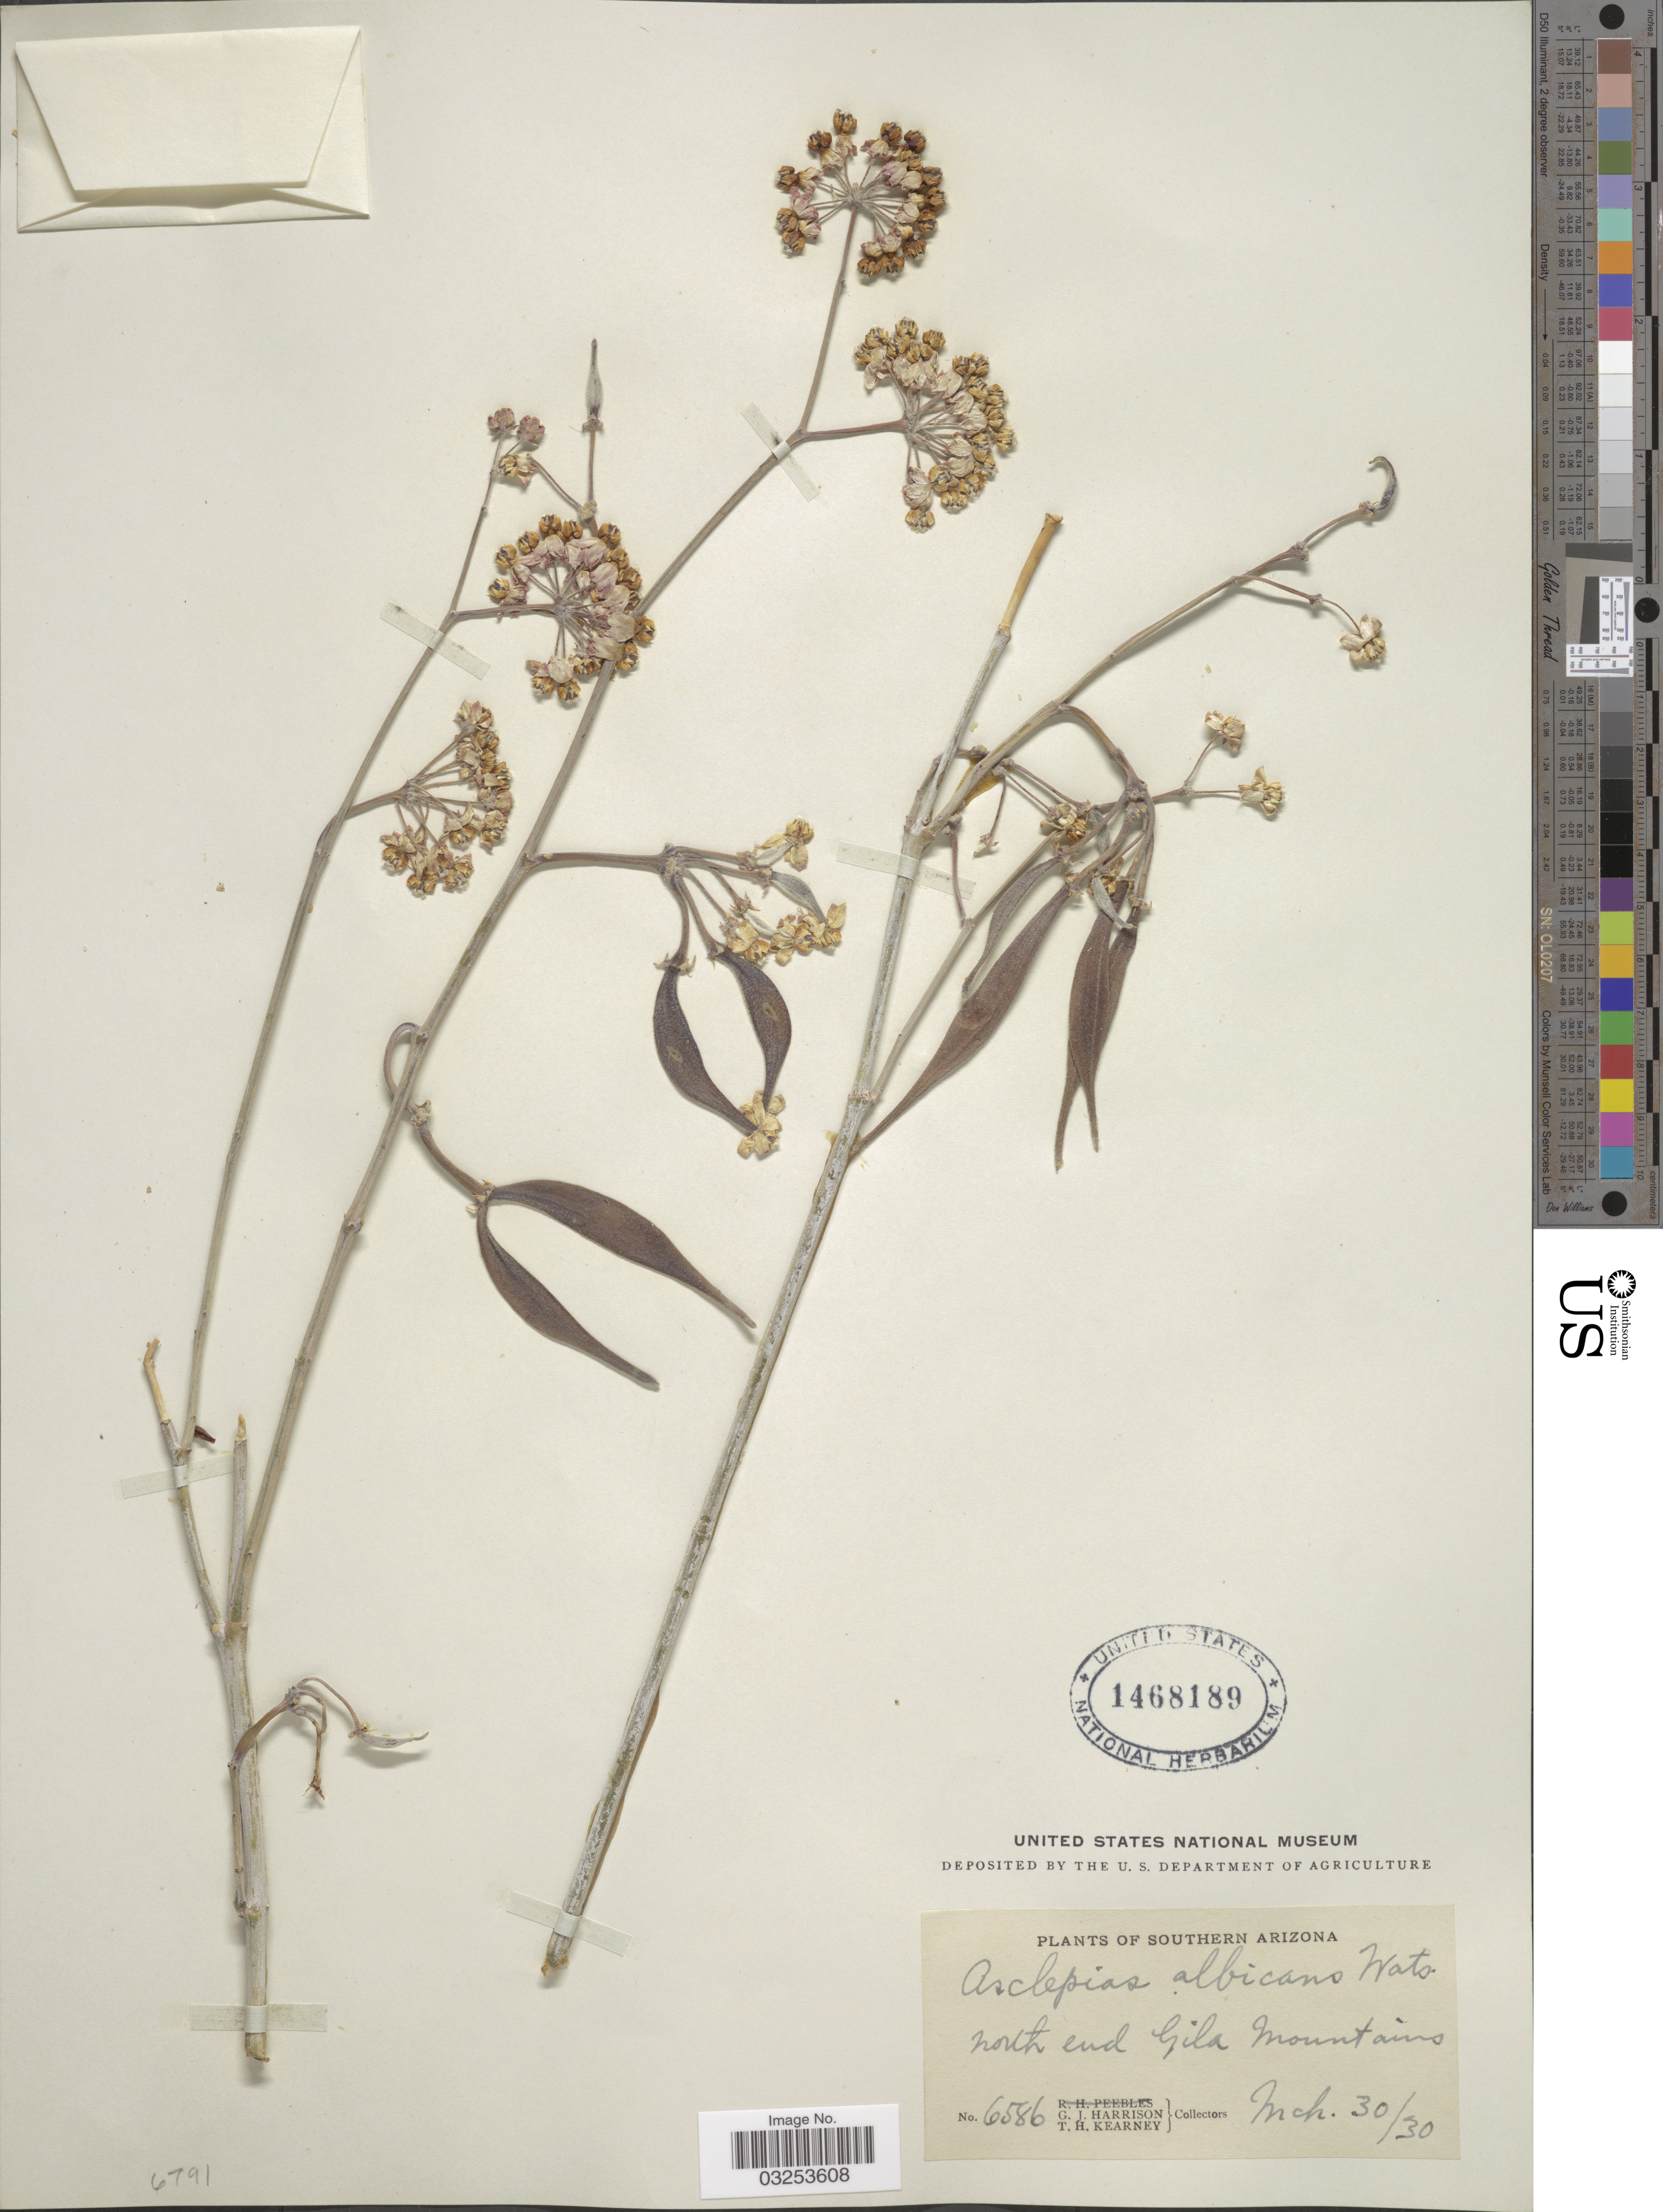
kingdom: Plantae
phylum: Tracheophyta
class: Magnoliopsida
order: Gentianales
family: Apocynaceae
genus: Asclepias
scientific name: Asclepias albicans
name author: S. Watson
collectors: G. J. Harrison & T. H. Kearney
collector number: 6586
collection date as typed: Transcribed d/m/y: 30/3/30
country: United States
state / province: Arizona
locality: Southern Arizona. North end Gila Mountains.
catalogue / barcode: US 1468189